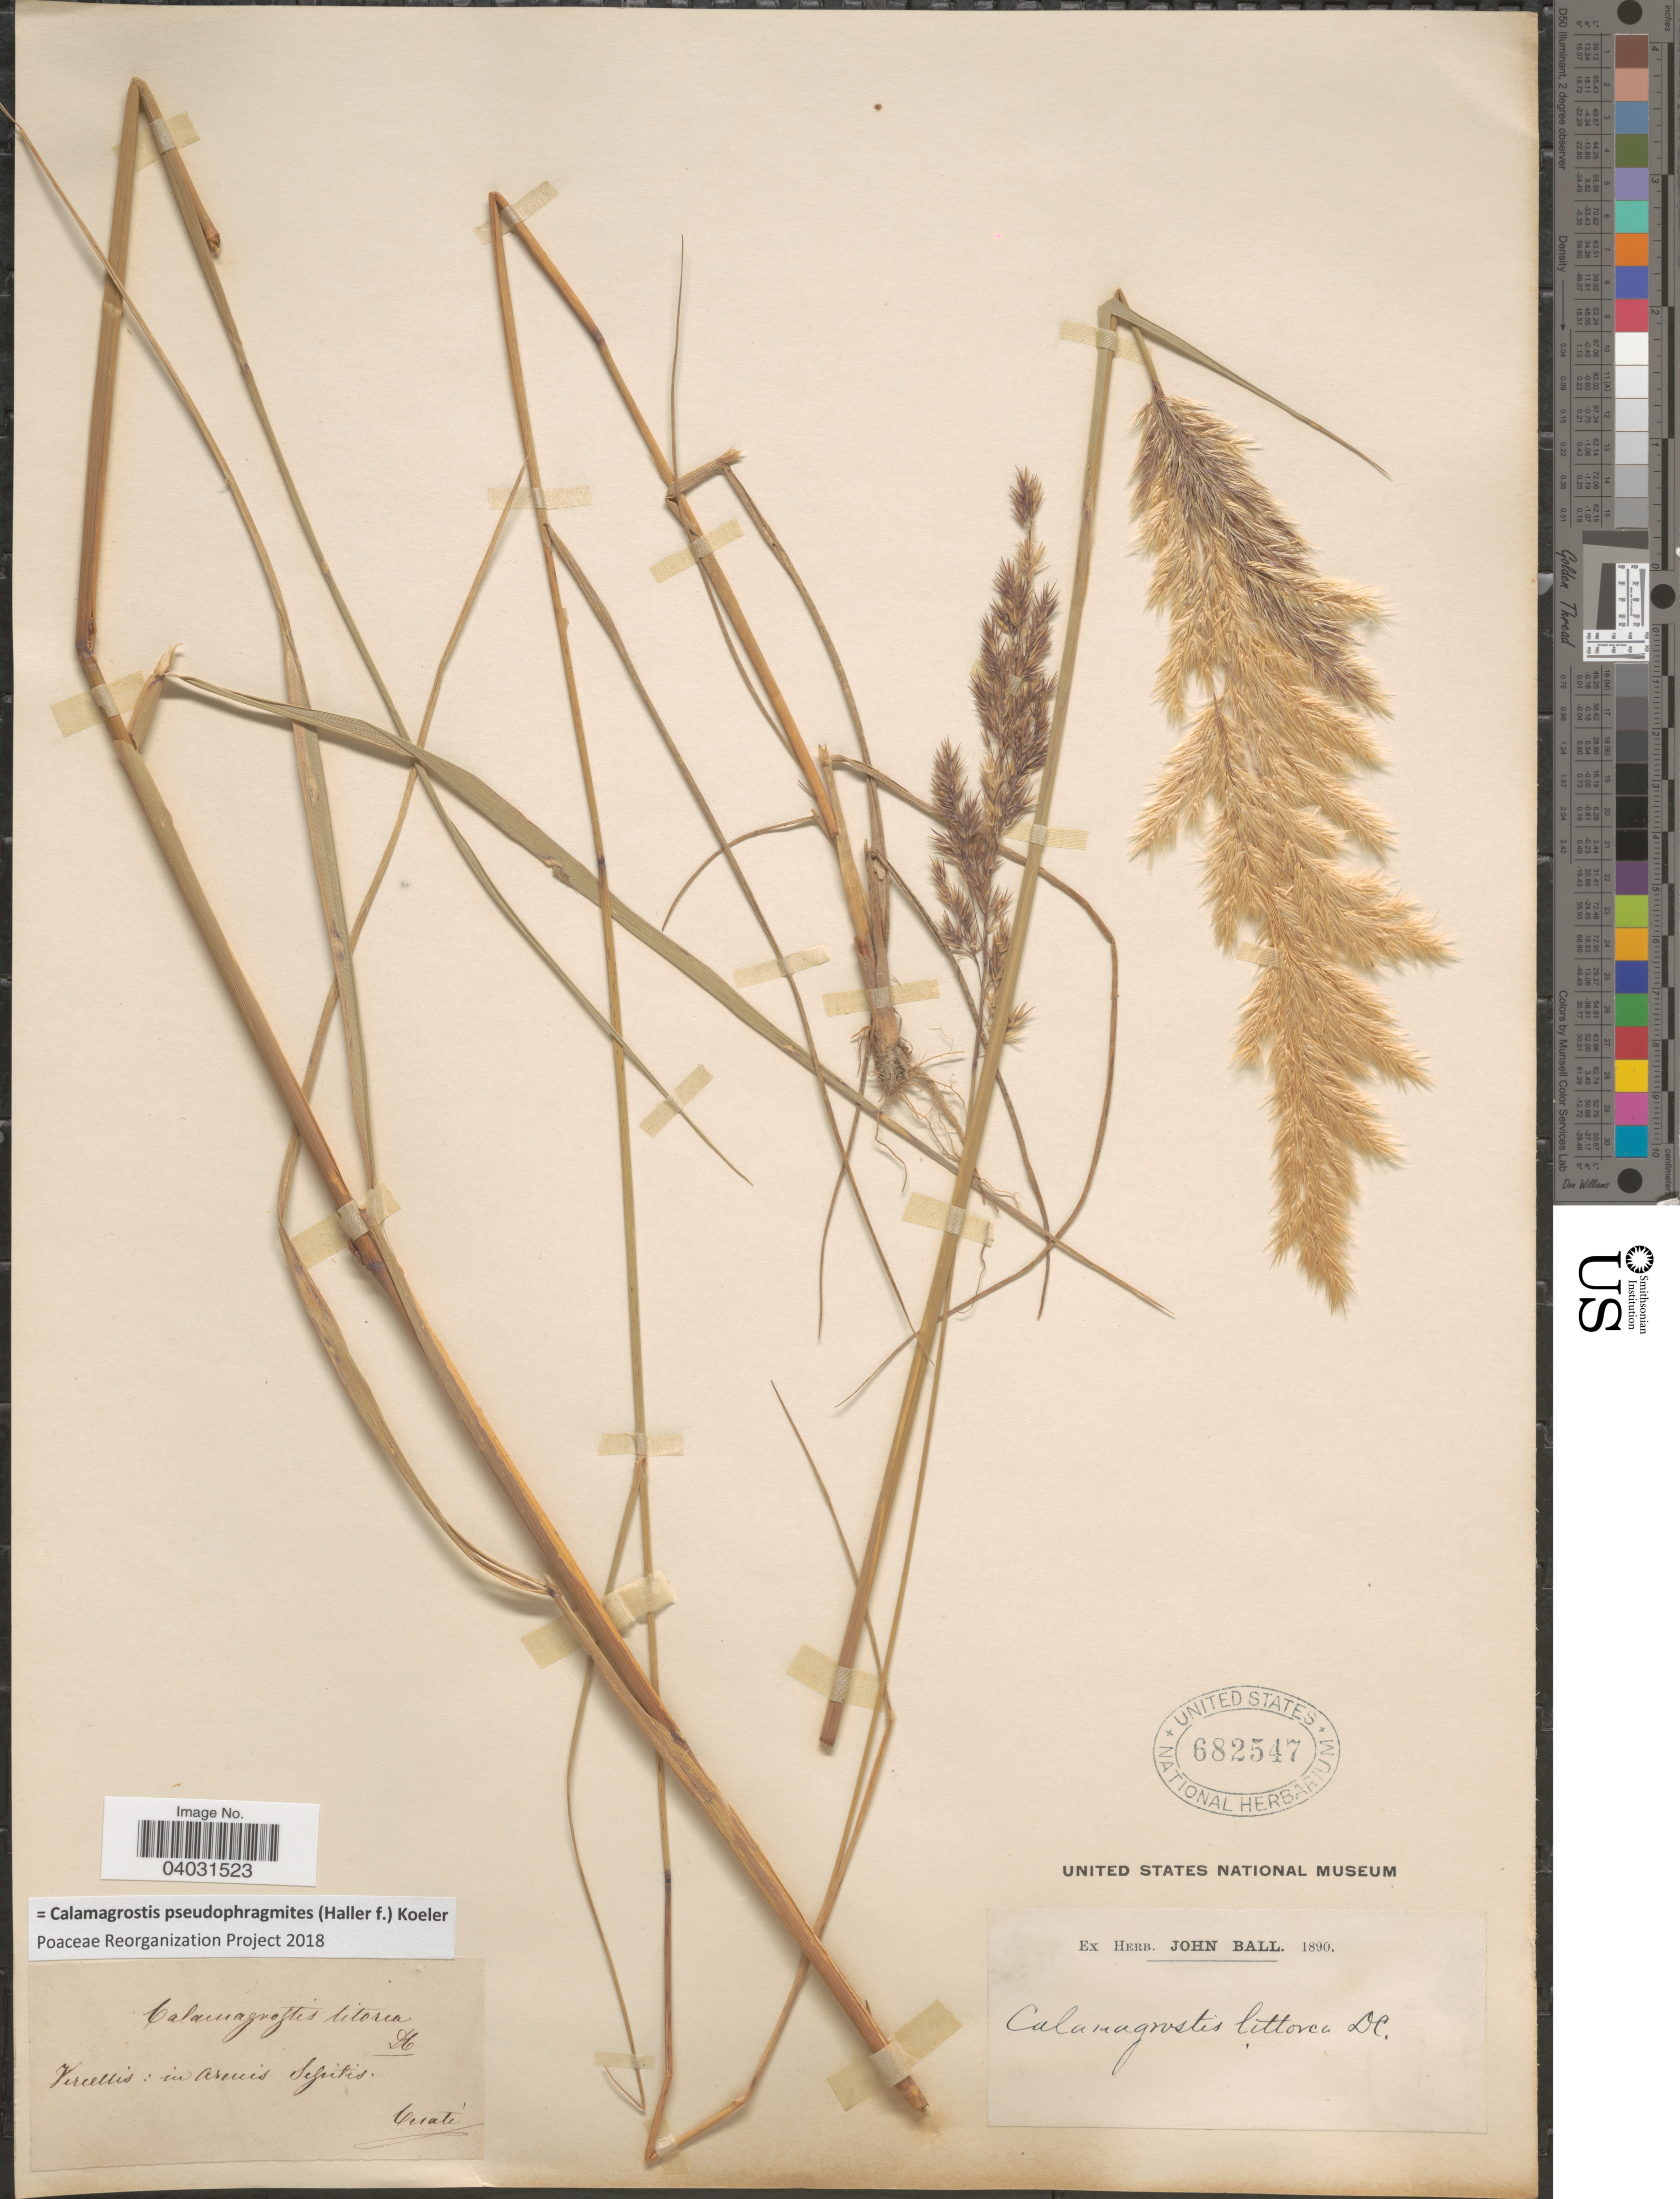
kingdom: Plantae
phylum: Tracheophyta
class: Liliopsida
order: Poales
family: Poaceae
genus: Calamagrostis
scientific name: Calamagrostis pseudophragmites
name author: (Haller f.) Koeler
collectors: Cerati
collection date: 1890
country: Italy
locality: Vercellis: in arenis Sefritis.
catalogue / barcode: US 682547